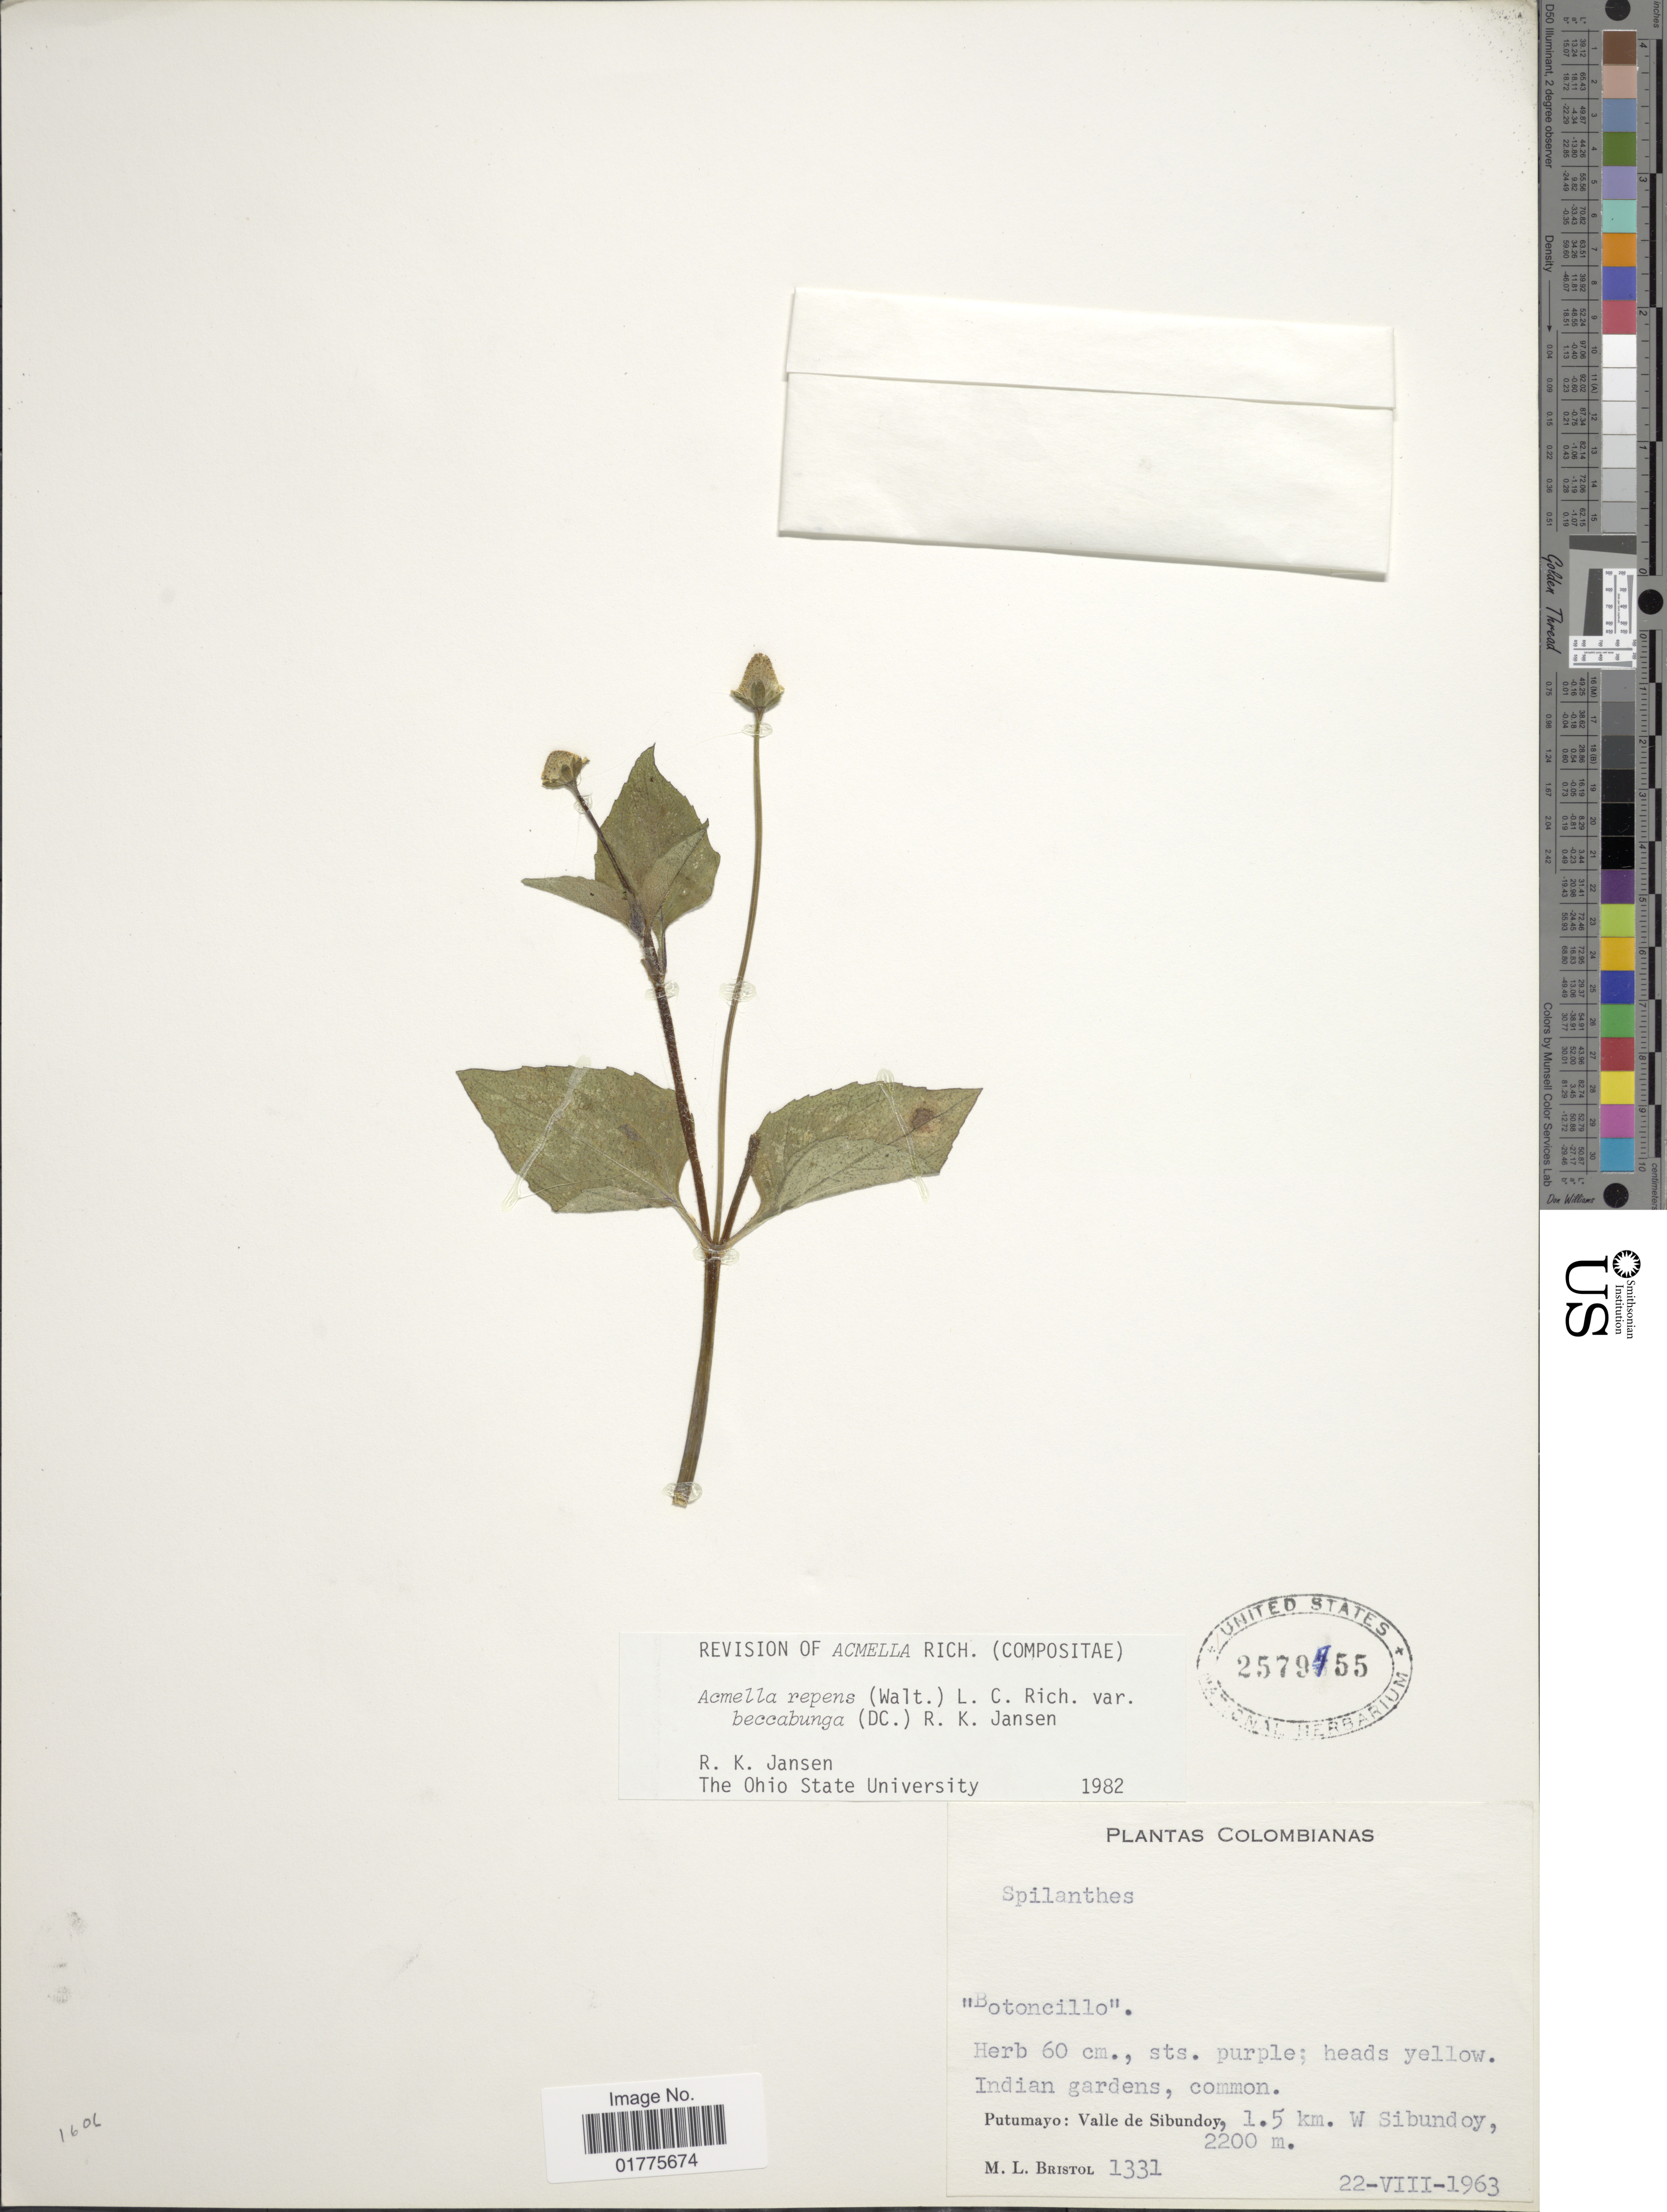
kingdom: Plantae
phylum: Tracheophyta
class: Magnoliopsida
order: Asterales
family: Asteraceae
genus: Acmella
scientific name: Acmella repens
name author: (Walter) Rich.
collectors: M. L. Bristol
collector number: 1331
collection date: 1963-08-22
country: Colombia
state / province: Putumayo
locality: Indian gardens, Valle de Sibundoy, 1. 5 km. W. Sibundoy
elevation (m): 2200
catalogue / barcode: US 2579455